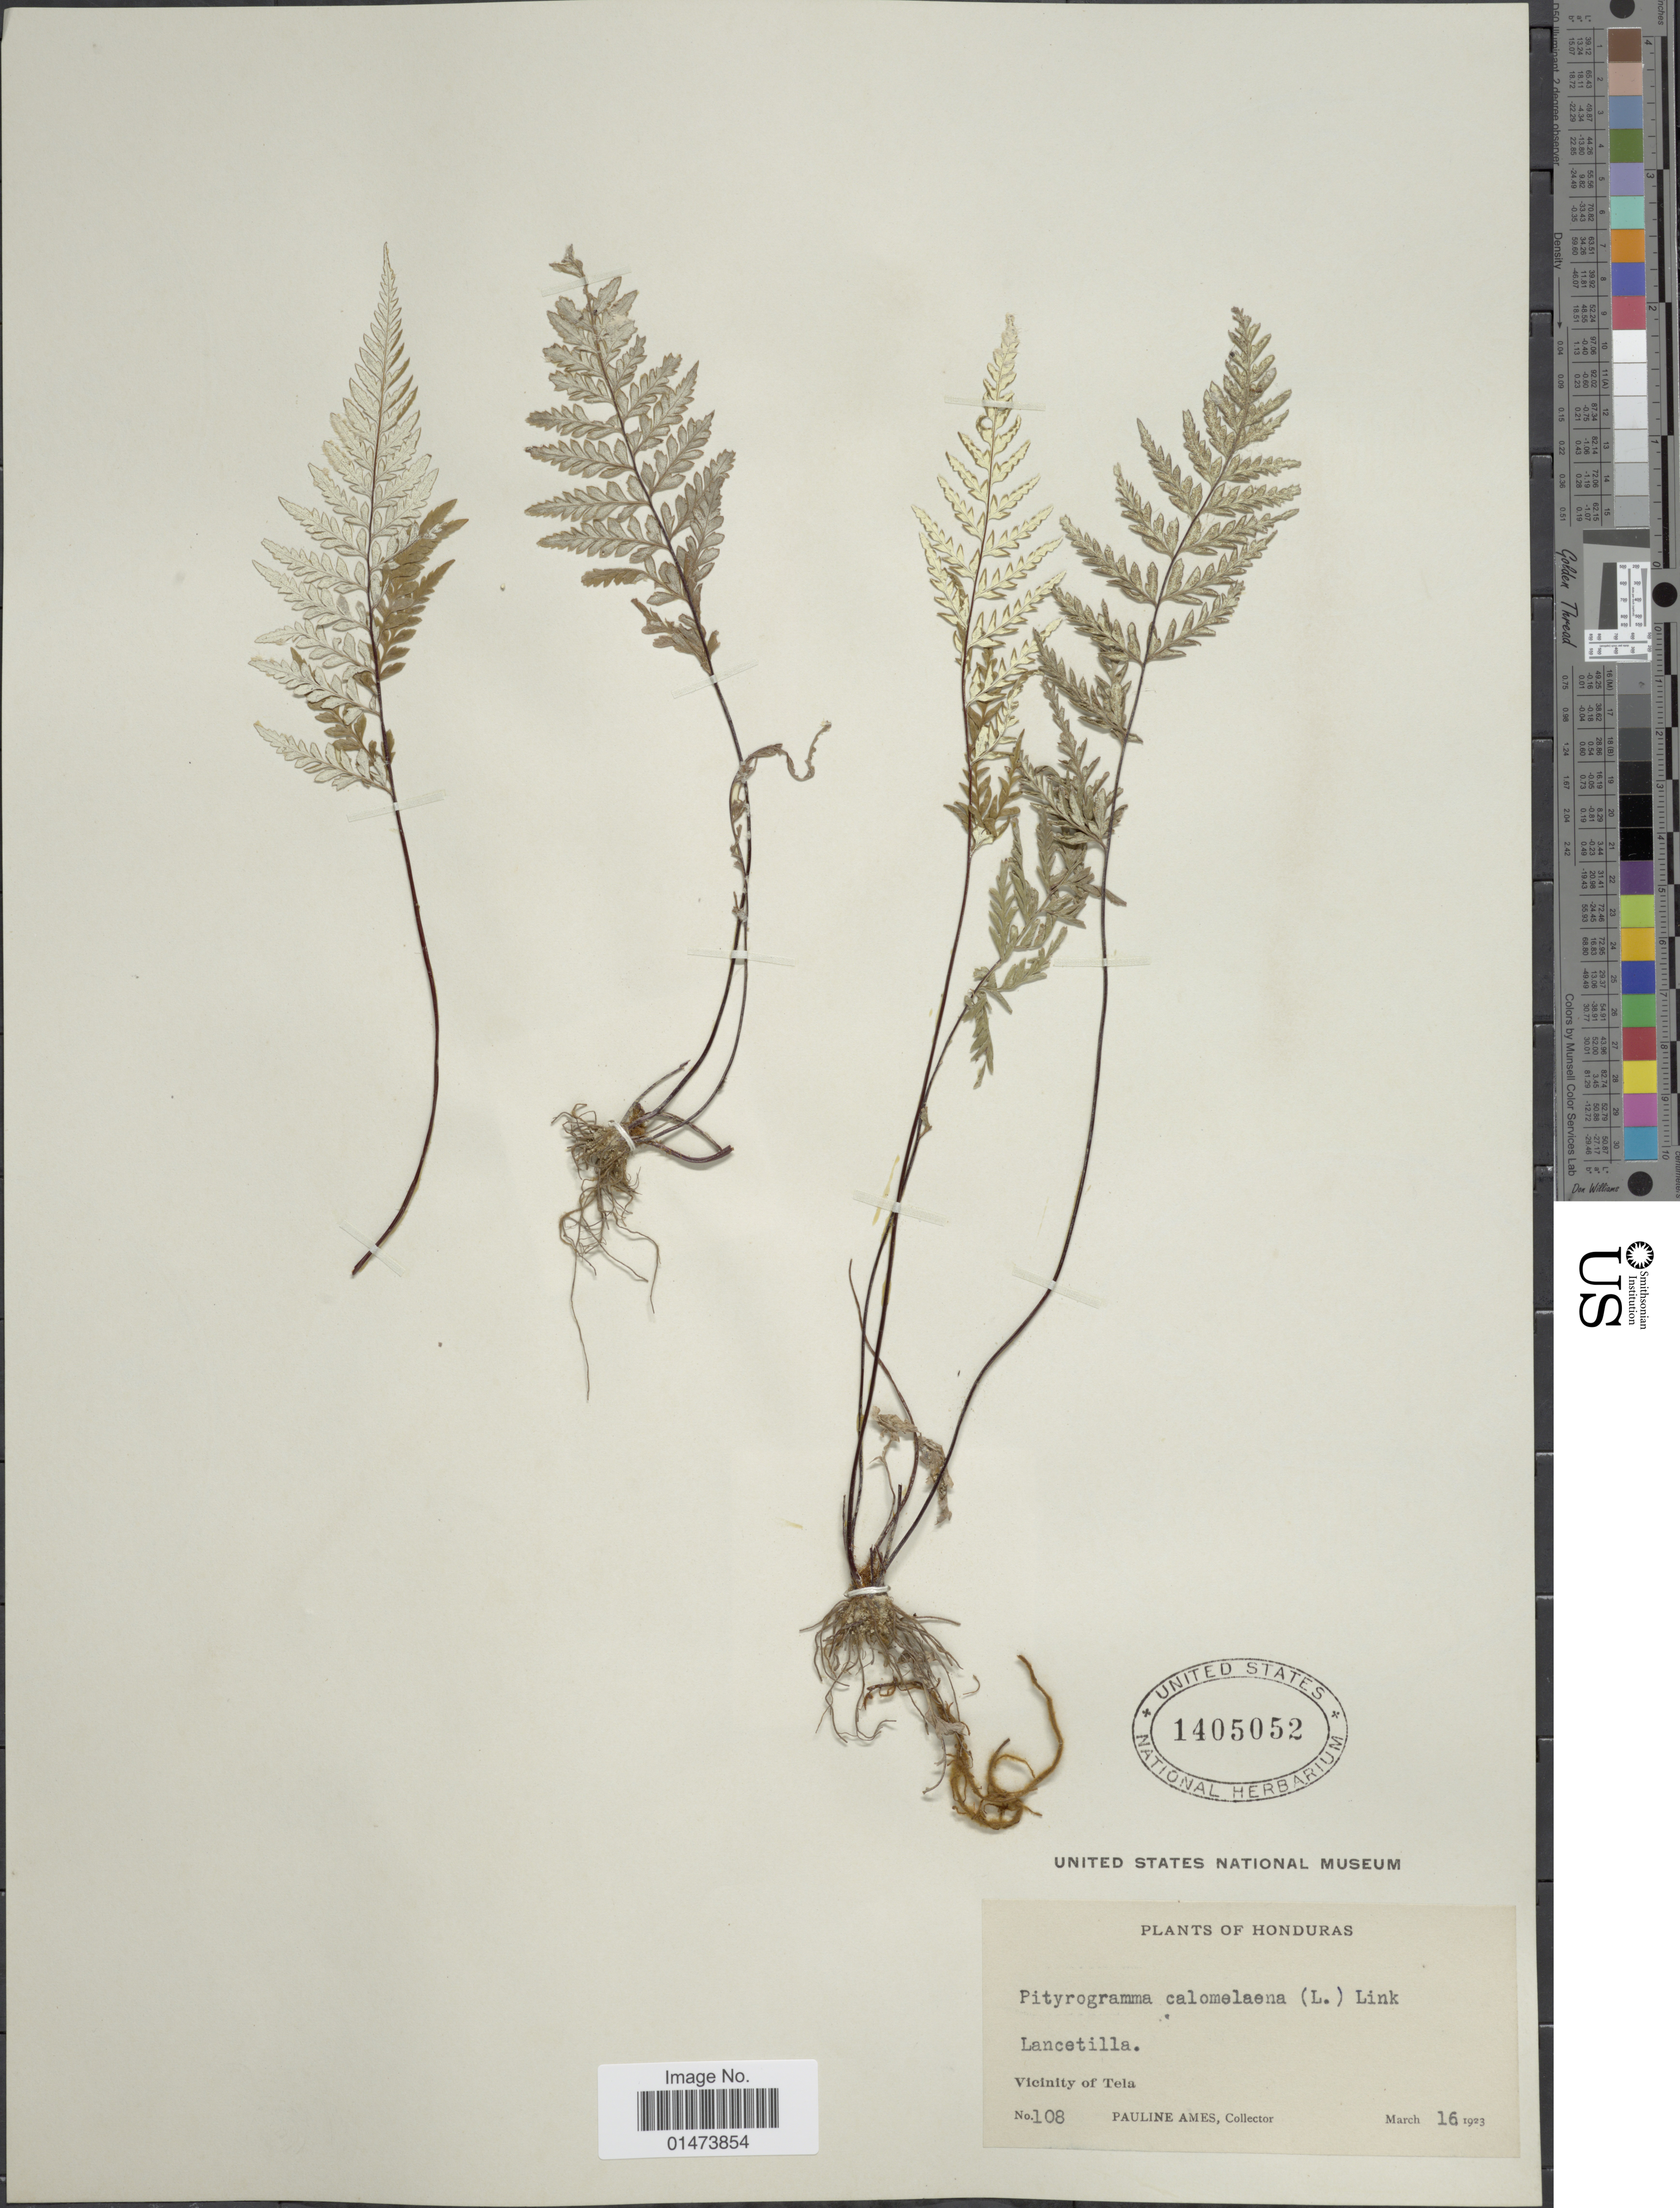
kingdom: Plantae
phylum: Tracheophyta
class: Polypodiopsida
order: Polypodiales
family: Pteridaceae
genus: Pityrogramma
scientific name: Pityrogramma calomelanos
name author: (L.) Link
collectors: P. Ames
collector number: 108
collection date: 1923-03-16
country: Honduras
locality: Lancetilla, Vicinity of Tela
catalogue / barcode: US 1405052